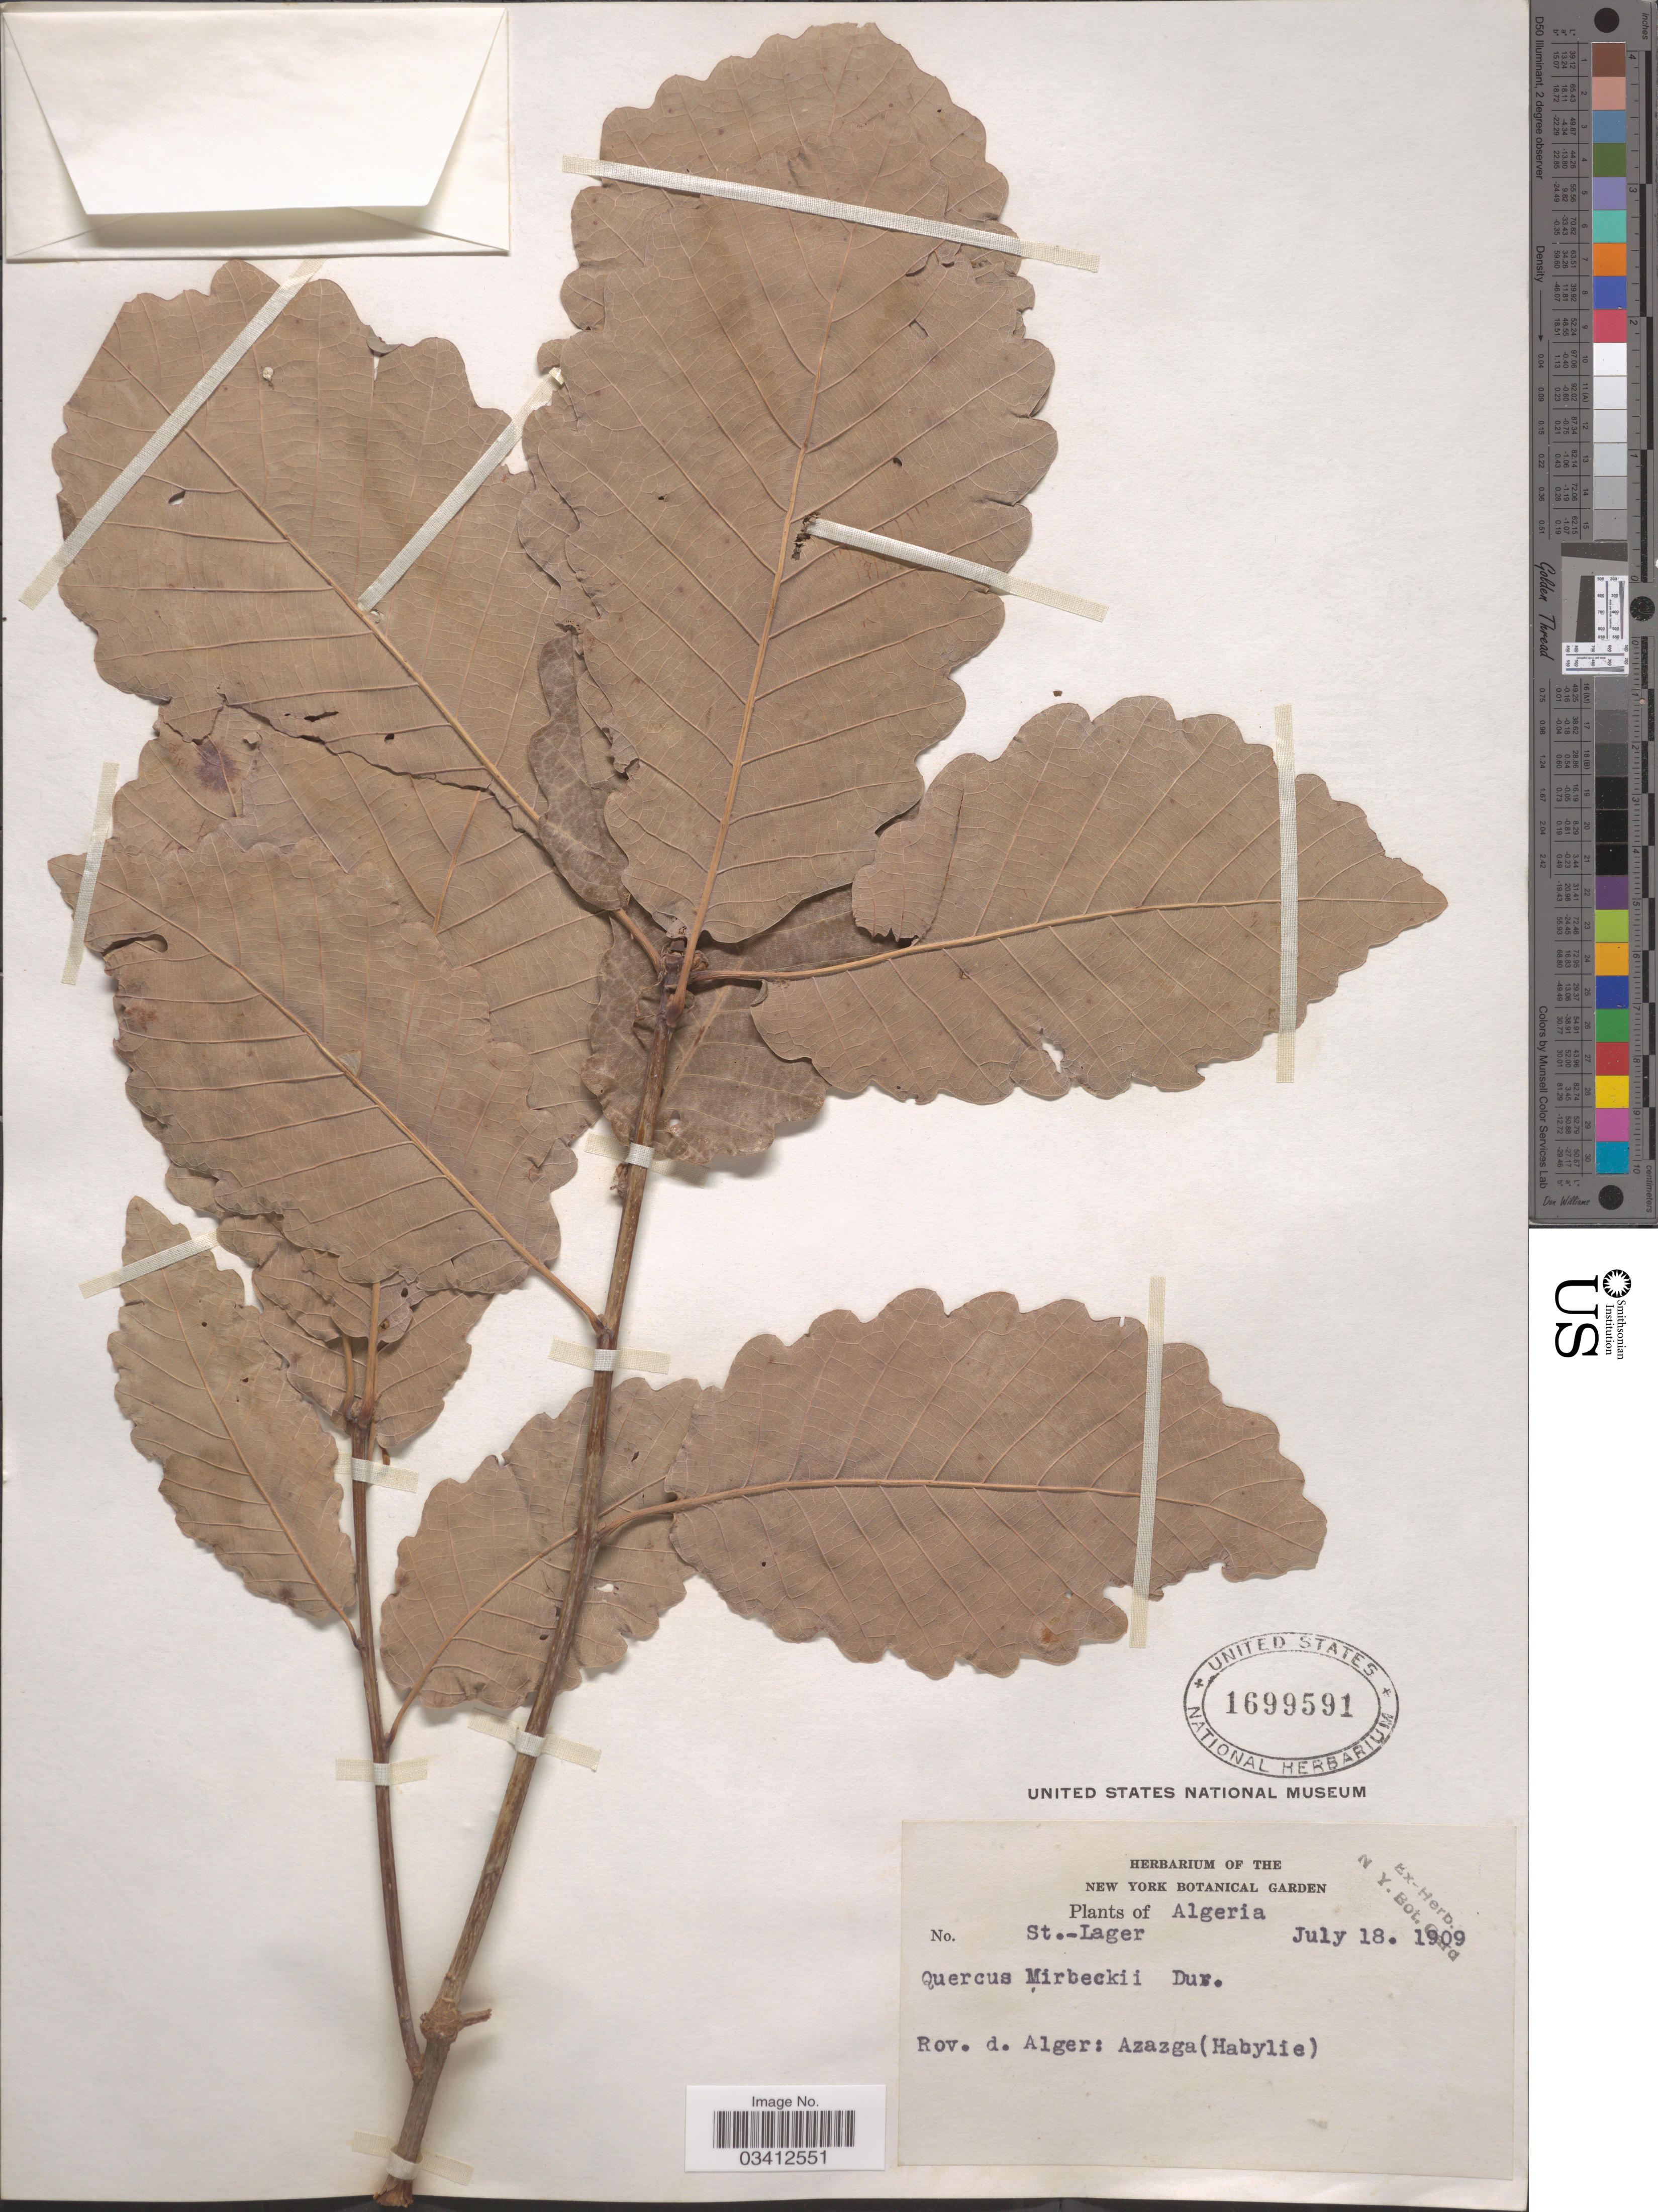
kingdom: Plantae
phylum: Tracheophyta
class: Magnoliopsida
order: Fagales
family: Fagaceae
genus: Quercus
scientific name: Quercus mirbeckii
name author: Durieu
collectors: -. St. Lager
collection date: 1909-07-18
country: Algeria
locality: Rov. d. Alger: Azazga (Habylie).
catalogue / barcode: US 1699591